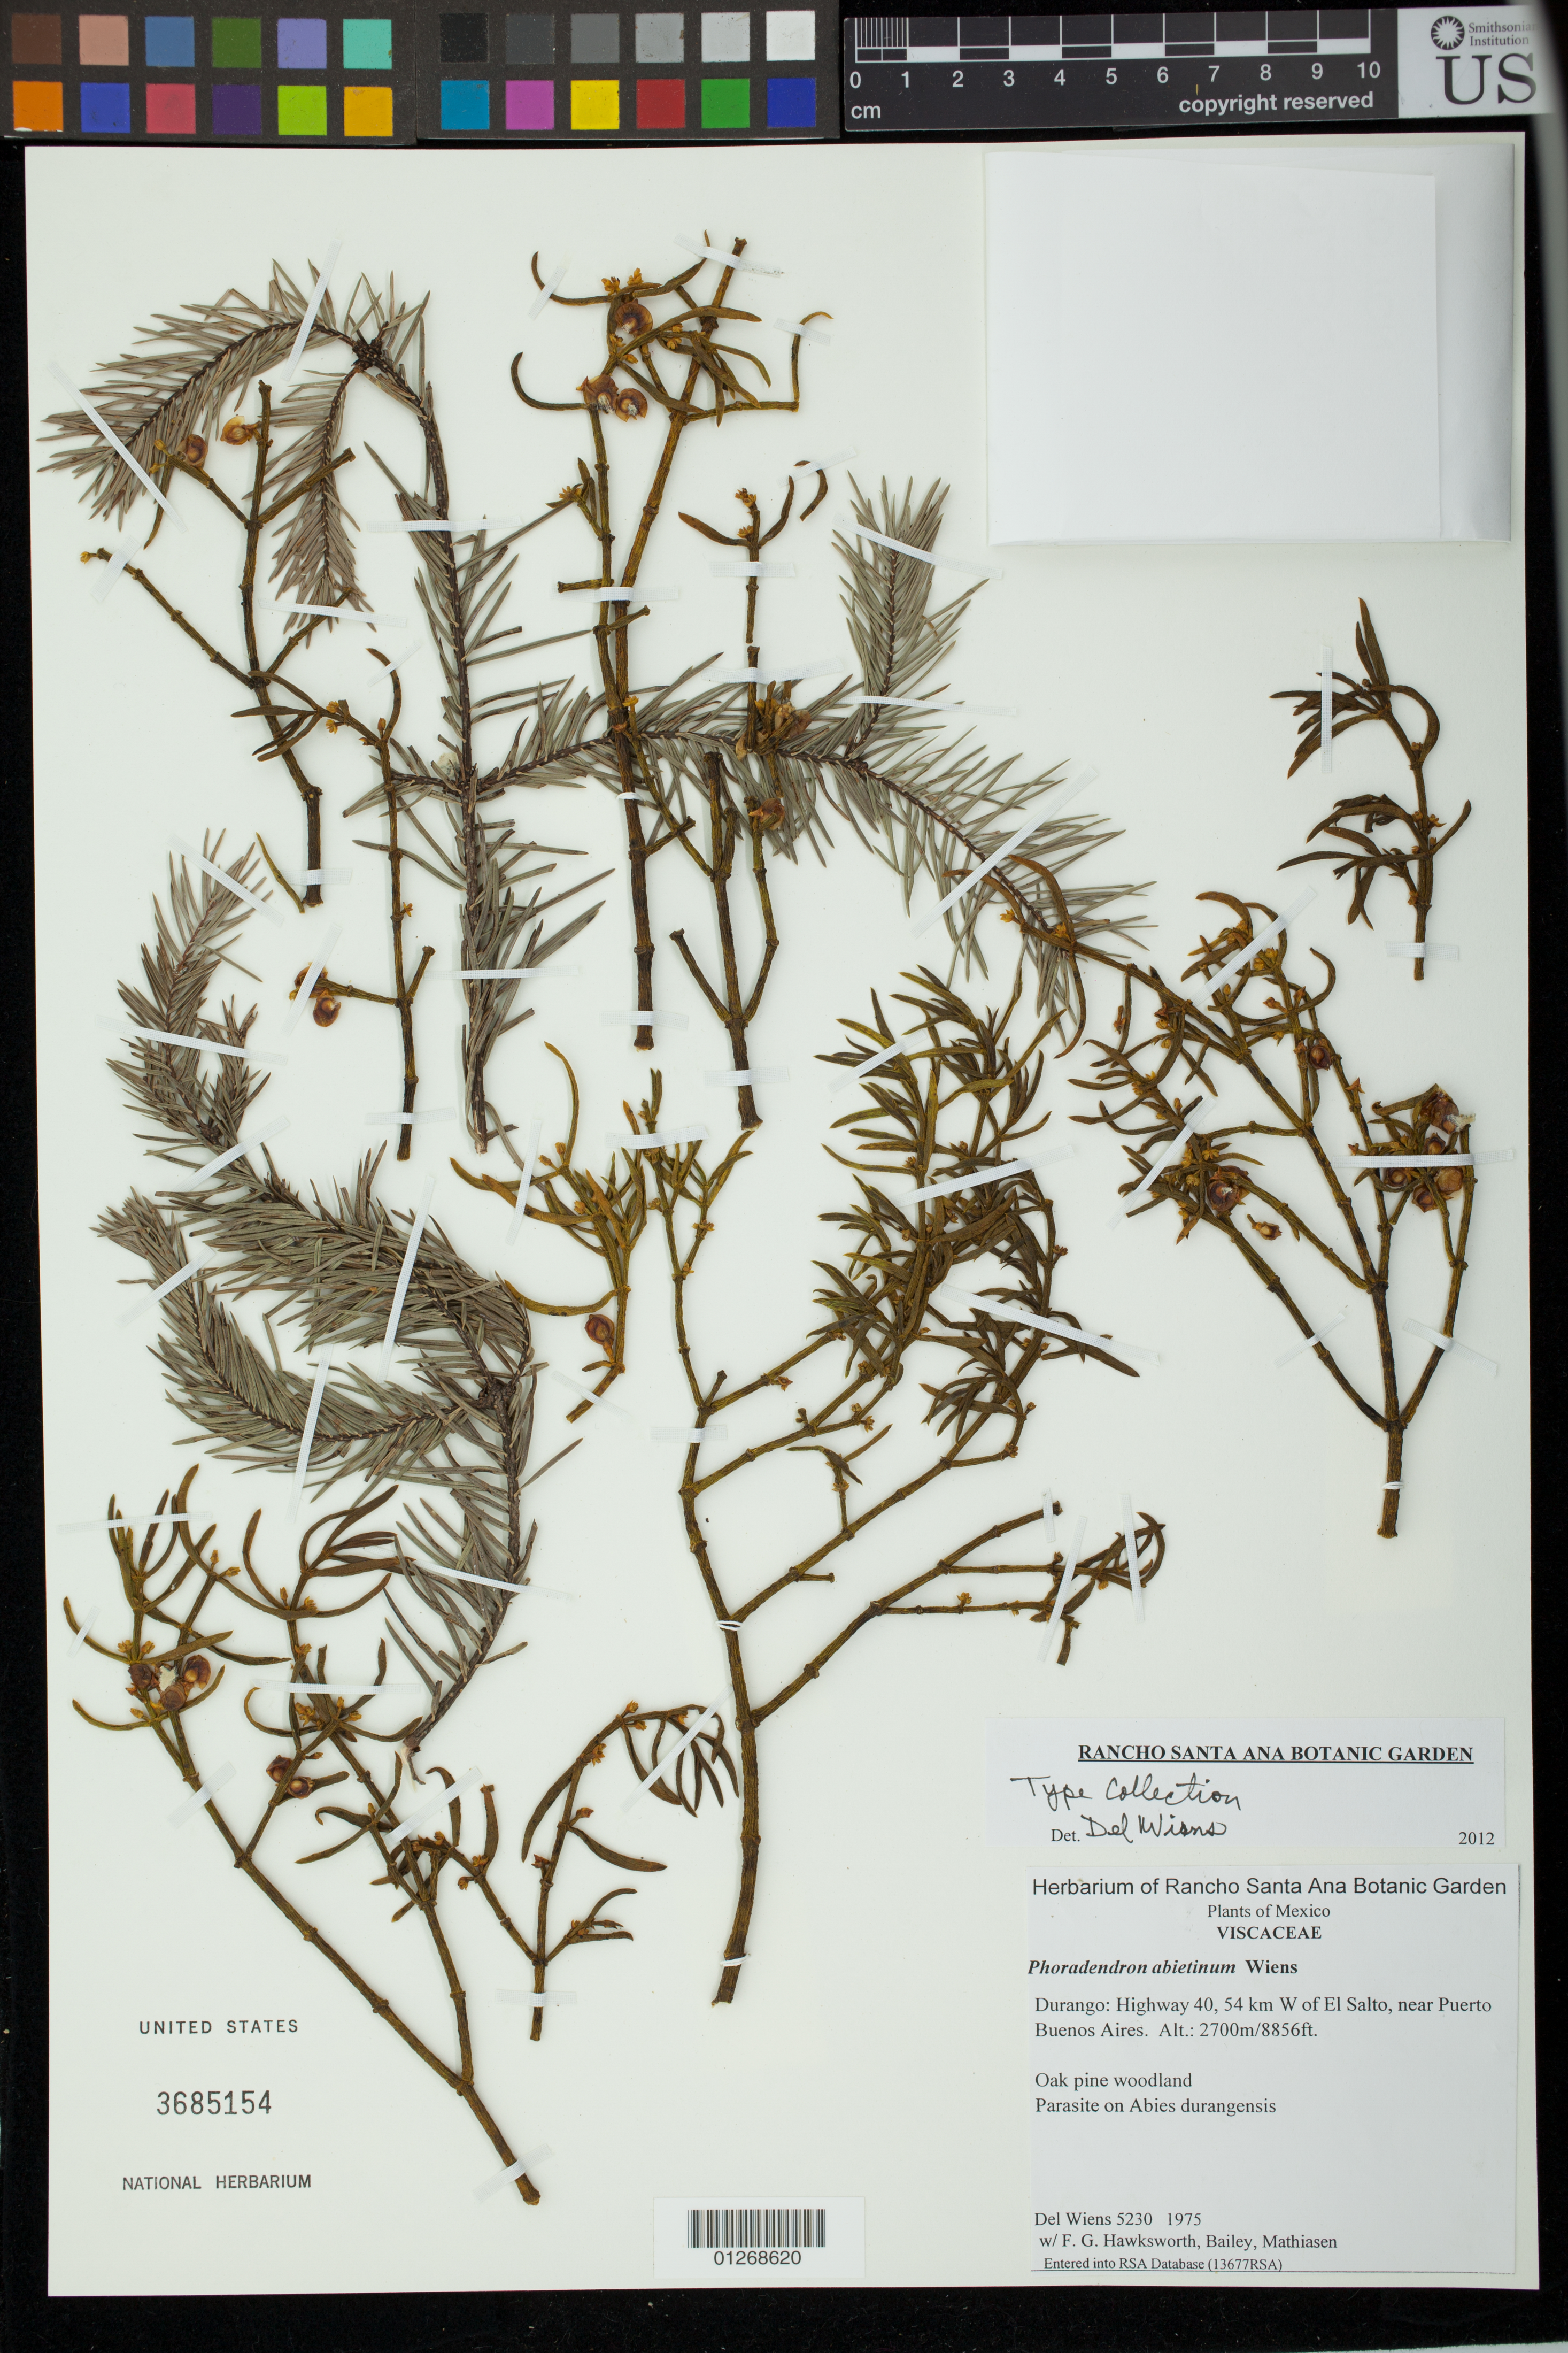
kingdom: Plantae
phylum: Tracheophyta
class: Magnoliopsida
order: Santalales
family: Viscaceae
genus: Phoradendron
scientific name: Phoradendron abietinum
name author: Wiens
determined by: Wiens, D.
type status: Type Collection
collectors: D. Wiens et al.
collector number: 5230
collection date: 1975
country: Mexico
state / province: Durango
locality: Durango: Highway 40, 54 km W of El Salto, near Puerto Buenos Aires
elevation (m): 2700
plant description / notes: Type status uncertain; holotype? Protologue indicates holotype deposited at US, but this sheet annotated by Wiens (2012) as "Type collection".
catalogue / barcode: US 3685154